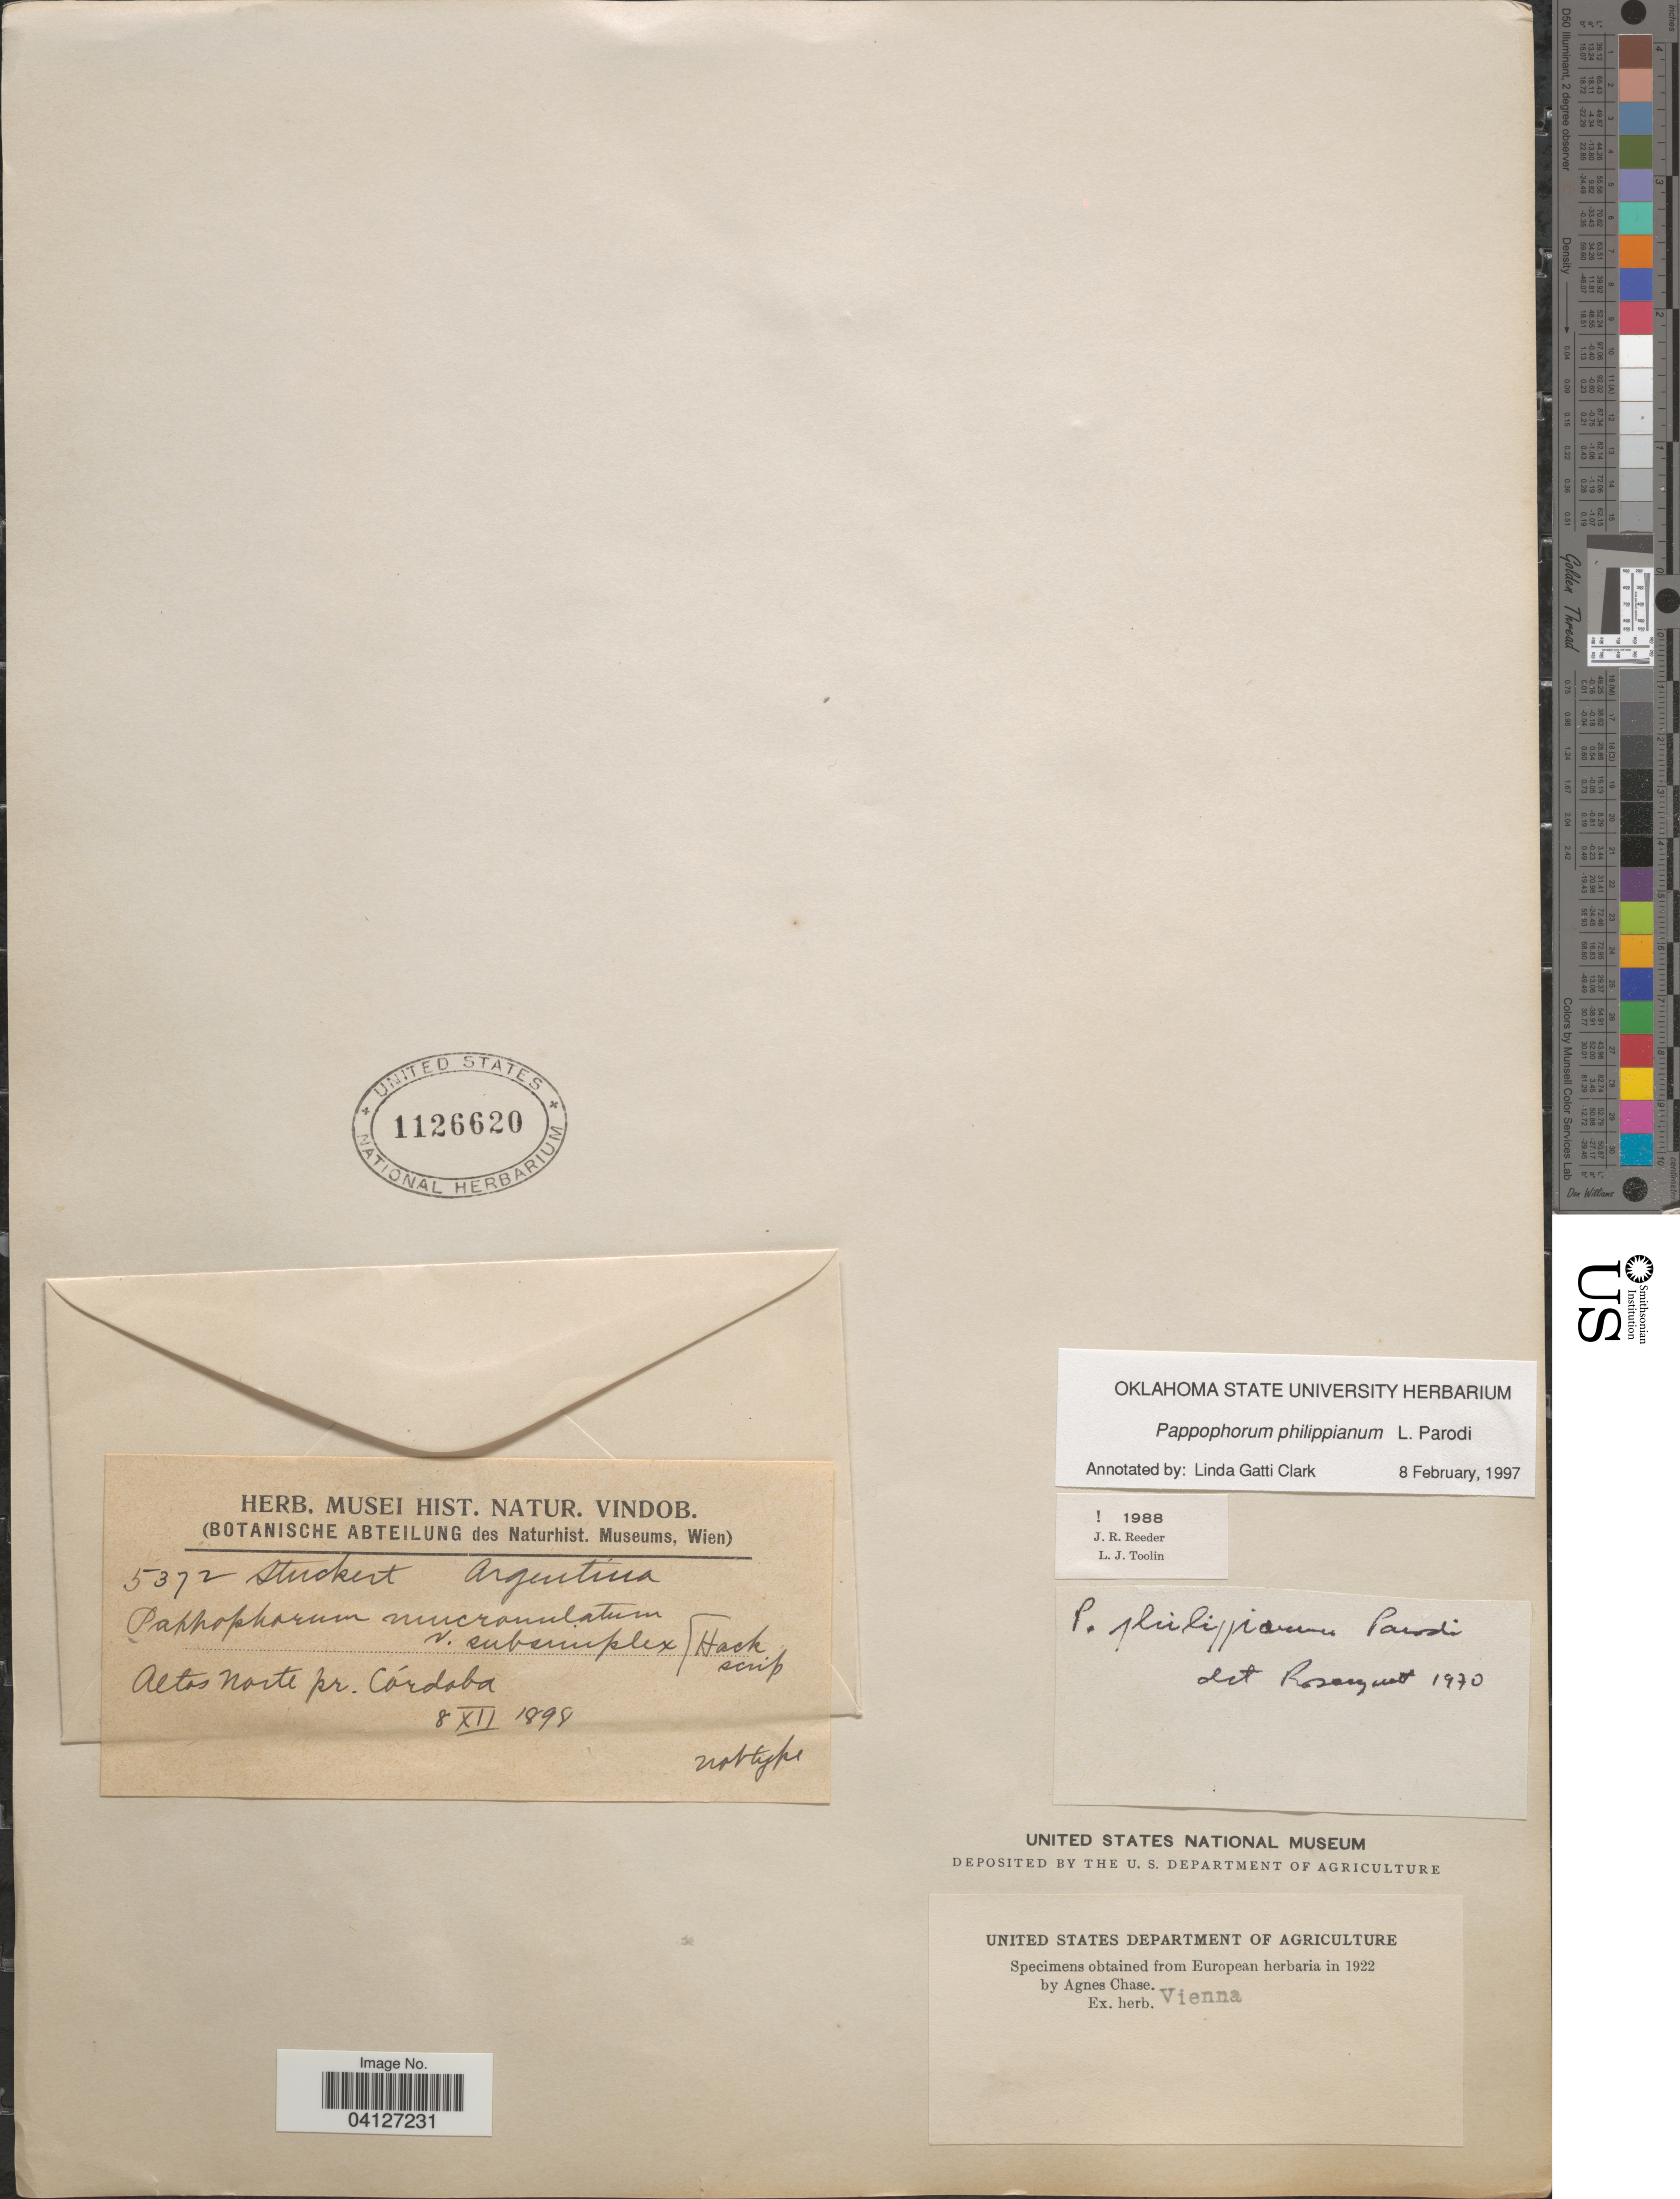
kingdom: Plantae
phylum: Tracheophyta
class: Liliopsida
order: Poales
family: Poaceae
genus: Pappophorum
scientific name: Pappophorum philippianum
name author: Parodi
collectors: Stuckert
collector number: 5372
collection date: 1898-12-08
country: Argentina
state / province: Cordoba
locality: Altos Norte.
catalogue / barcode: US 1126620